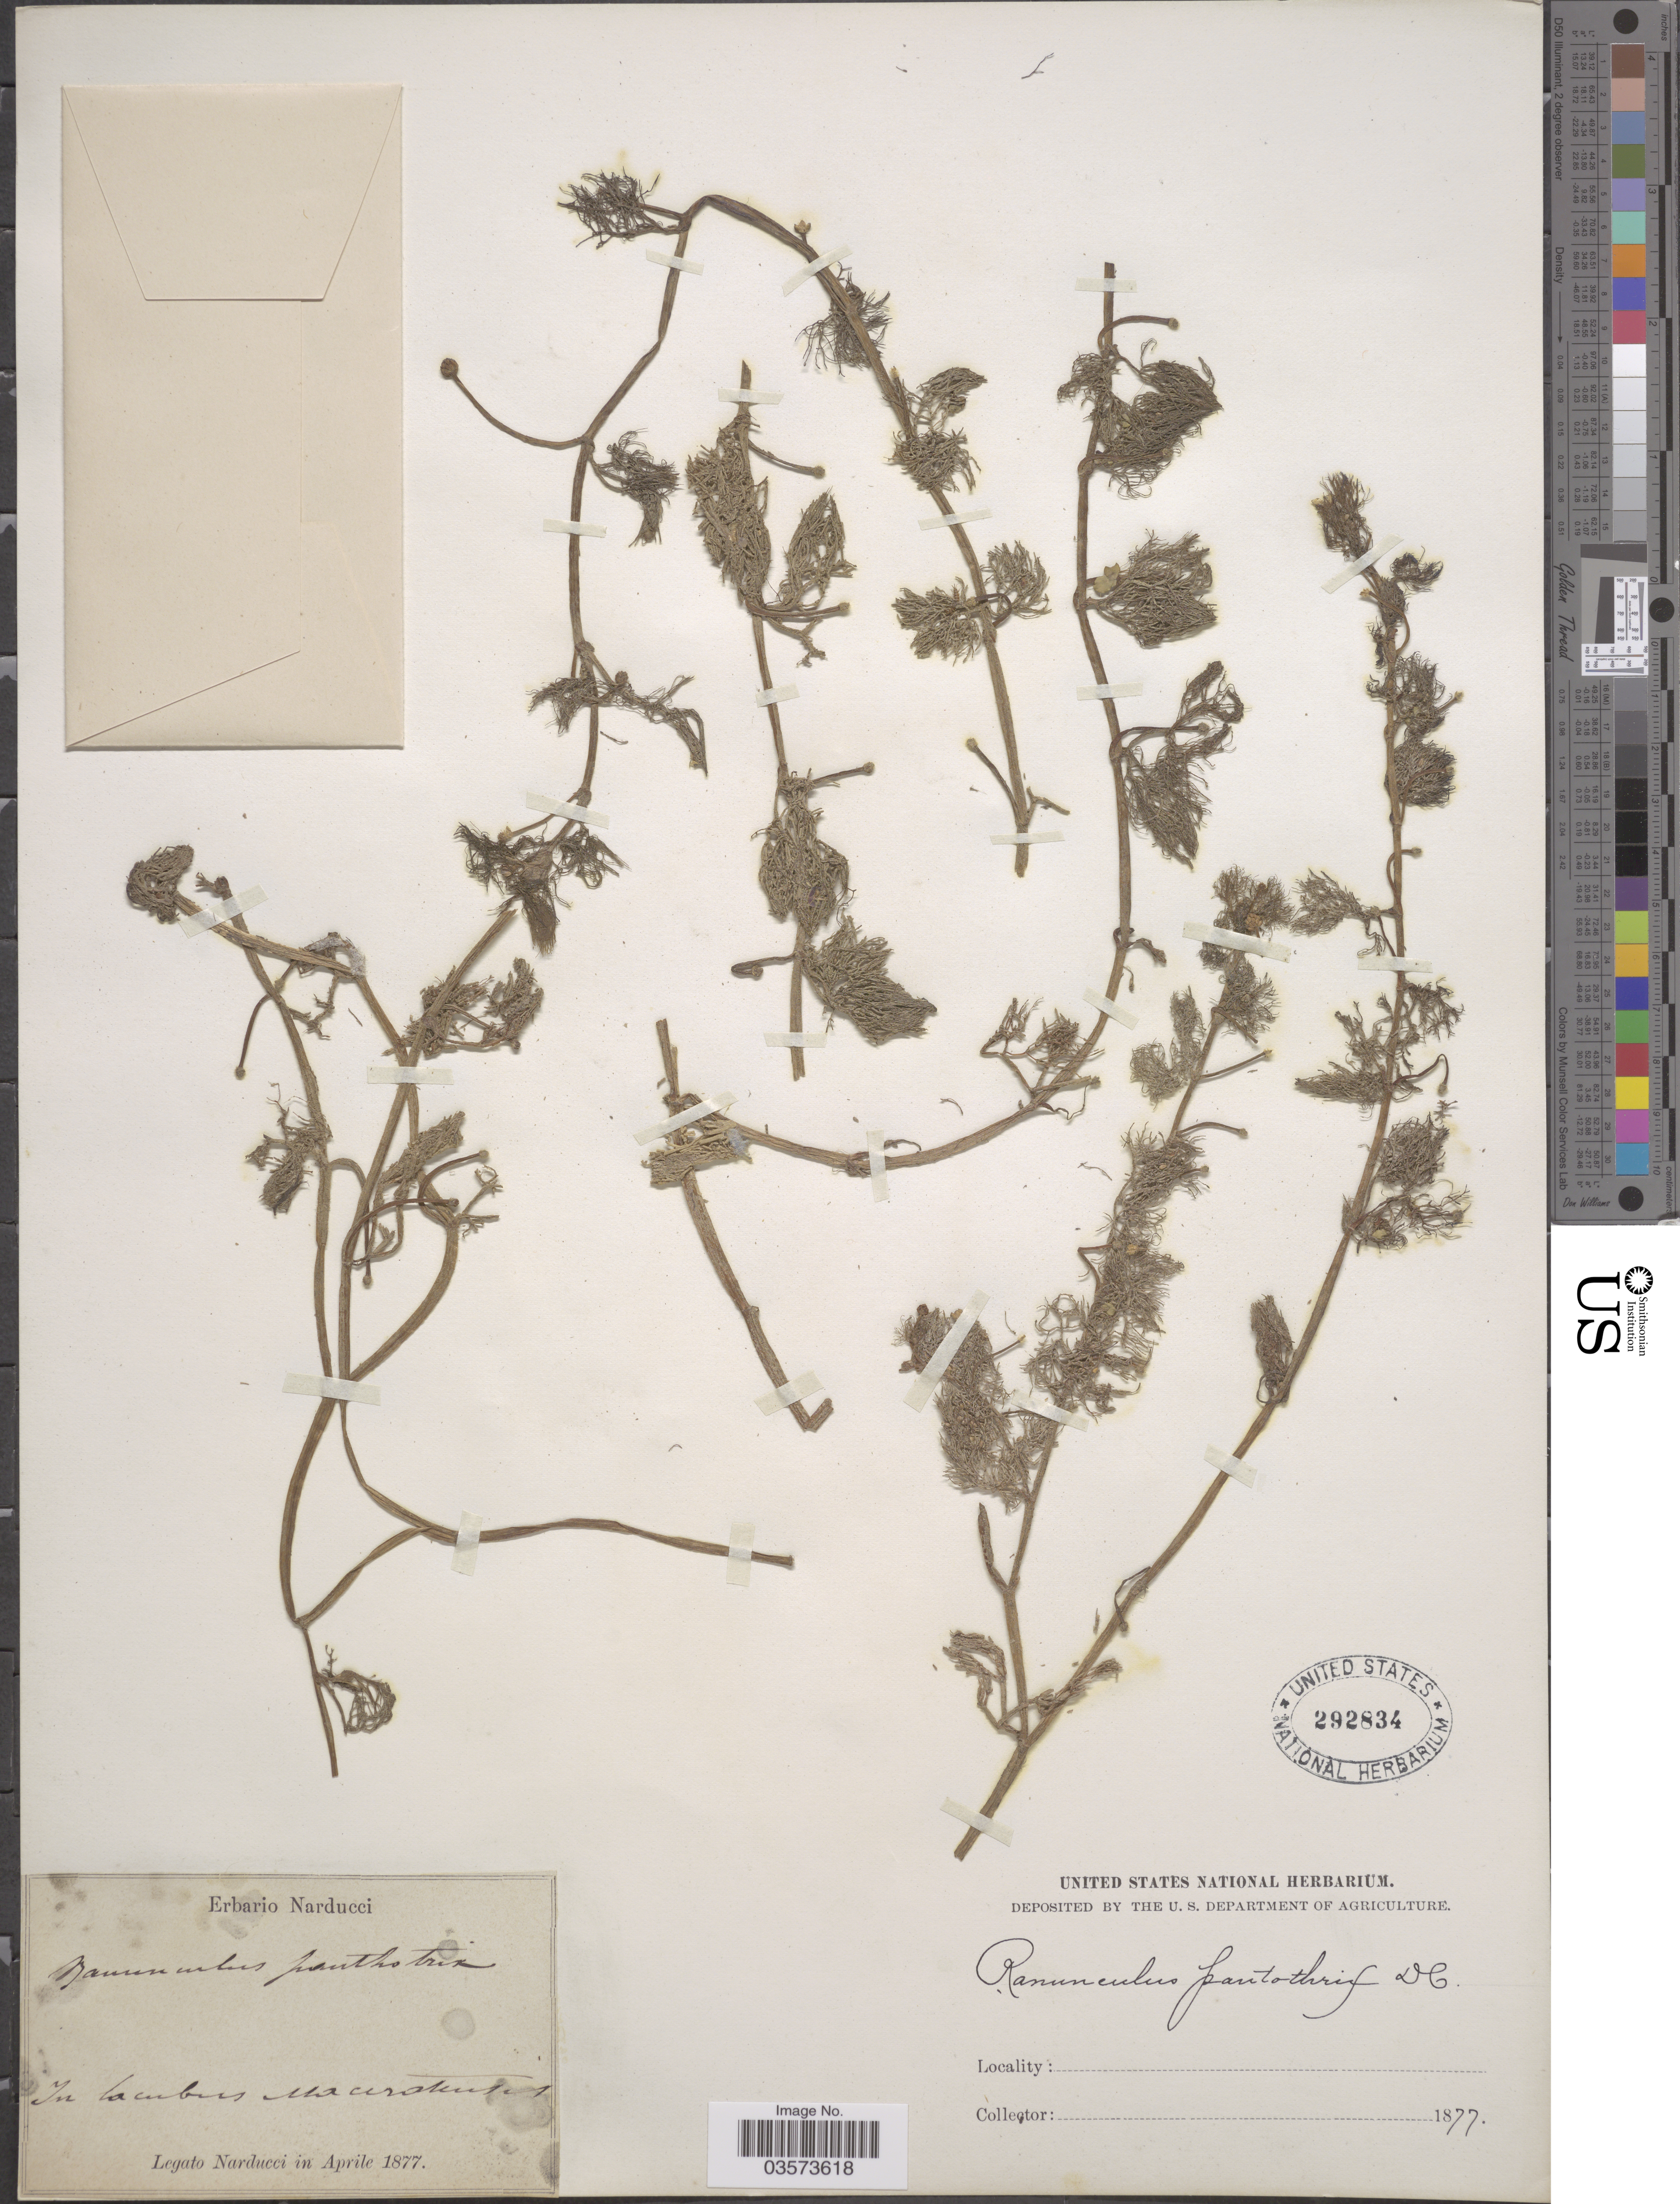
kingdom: Plantae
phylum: Tracheophyta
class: Magnoliopsida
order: Ranunculales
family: Ranunculaceae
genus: Ranunculus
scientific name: Ranunculus trichophyllus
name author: Chaix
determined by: Strong, Mark T., (BOT), Smithsonian Institution - National Museum of Natural History (UNITED STATES)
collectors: -. Narducci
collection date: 1877-04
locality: In lacubus Macerstentis. [interpreted]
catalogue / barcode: US 292834